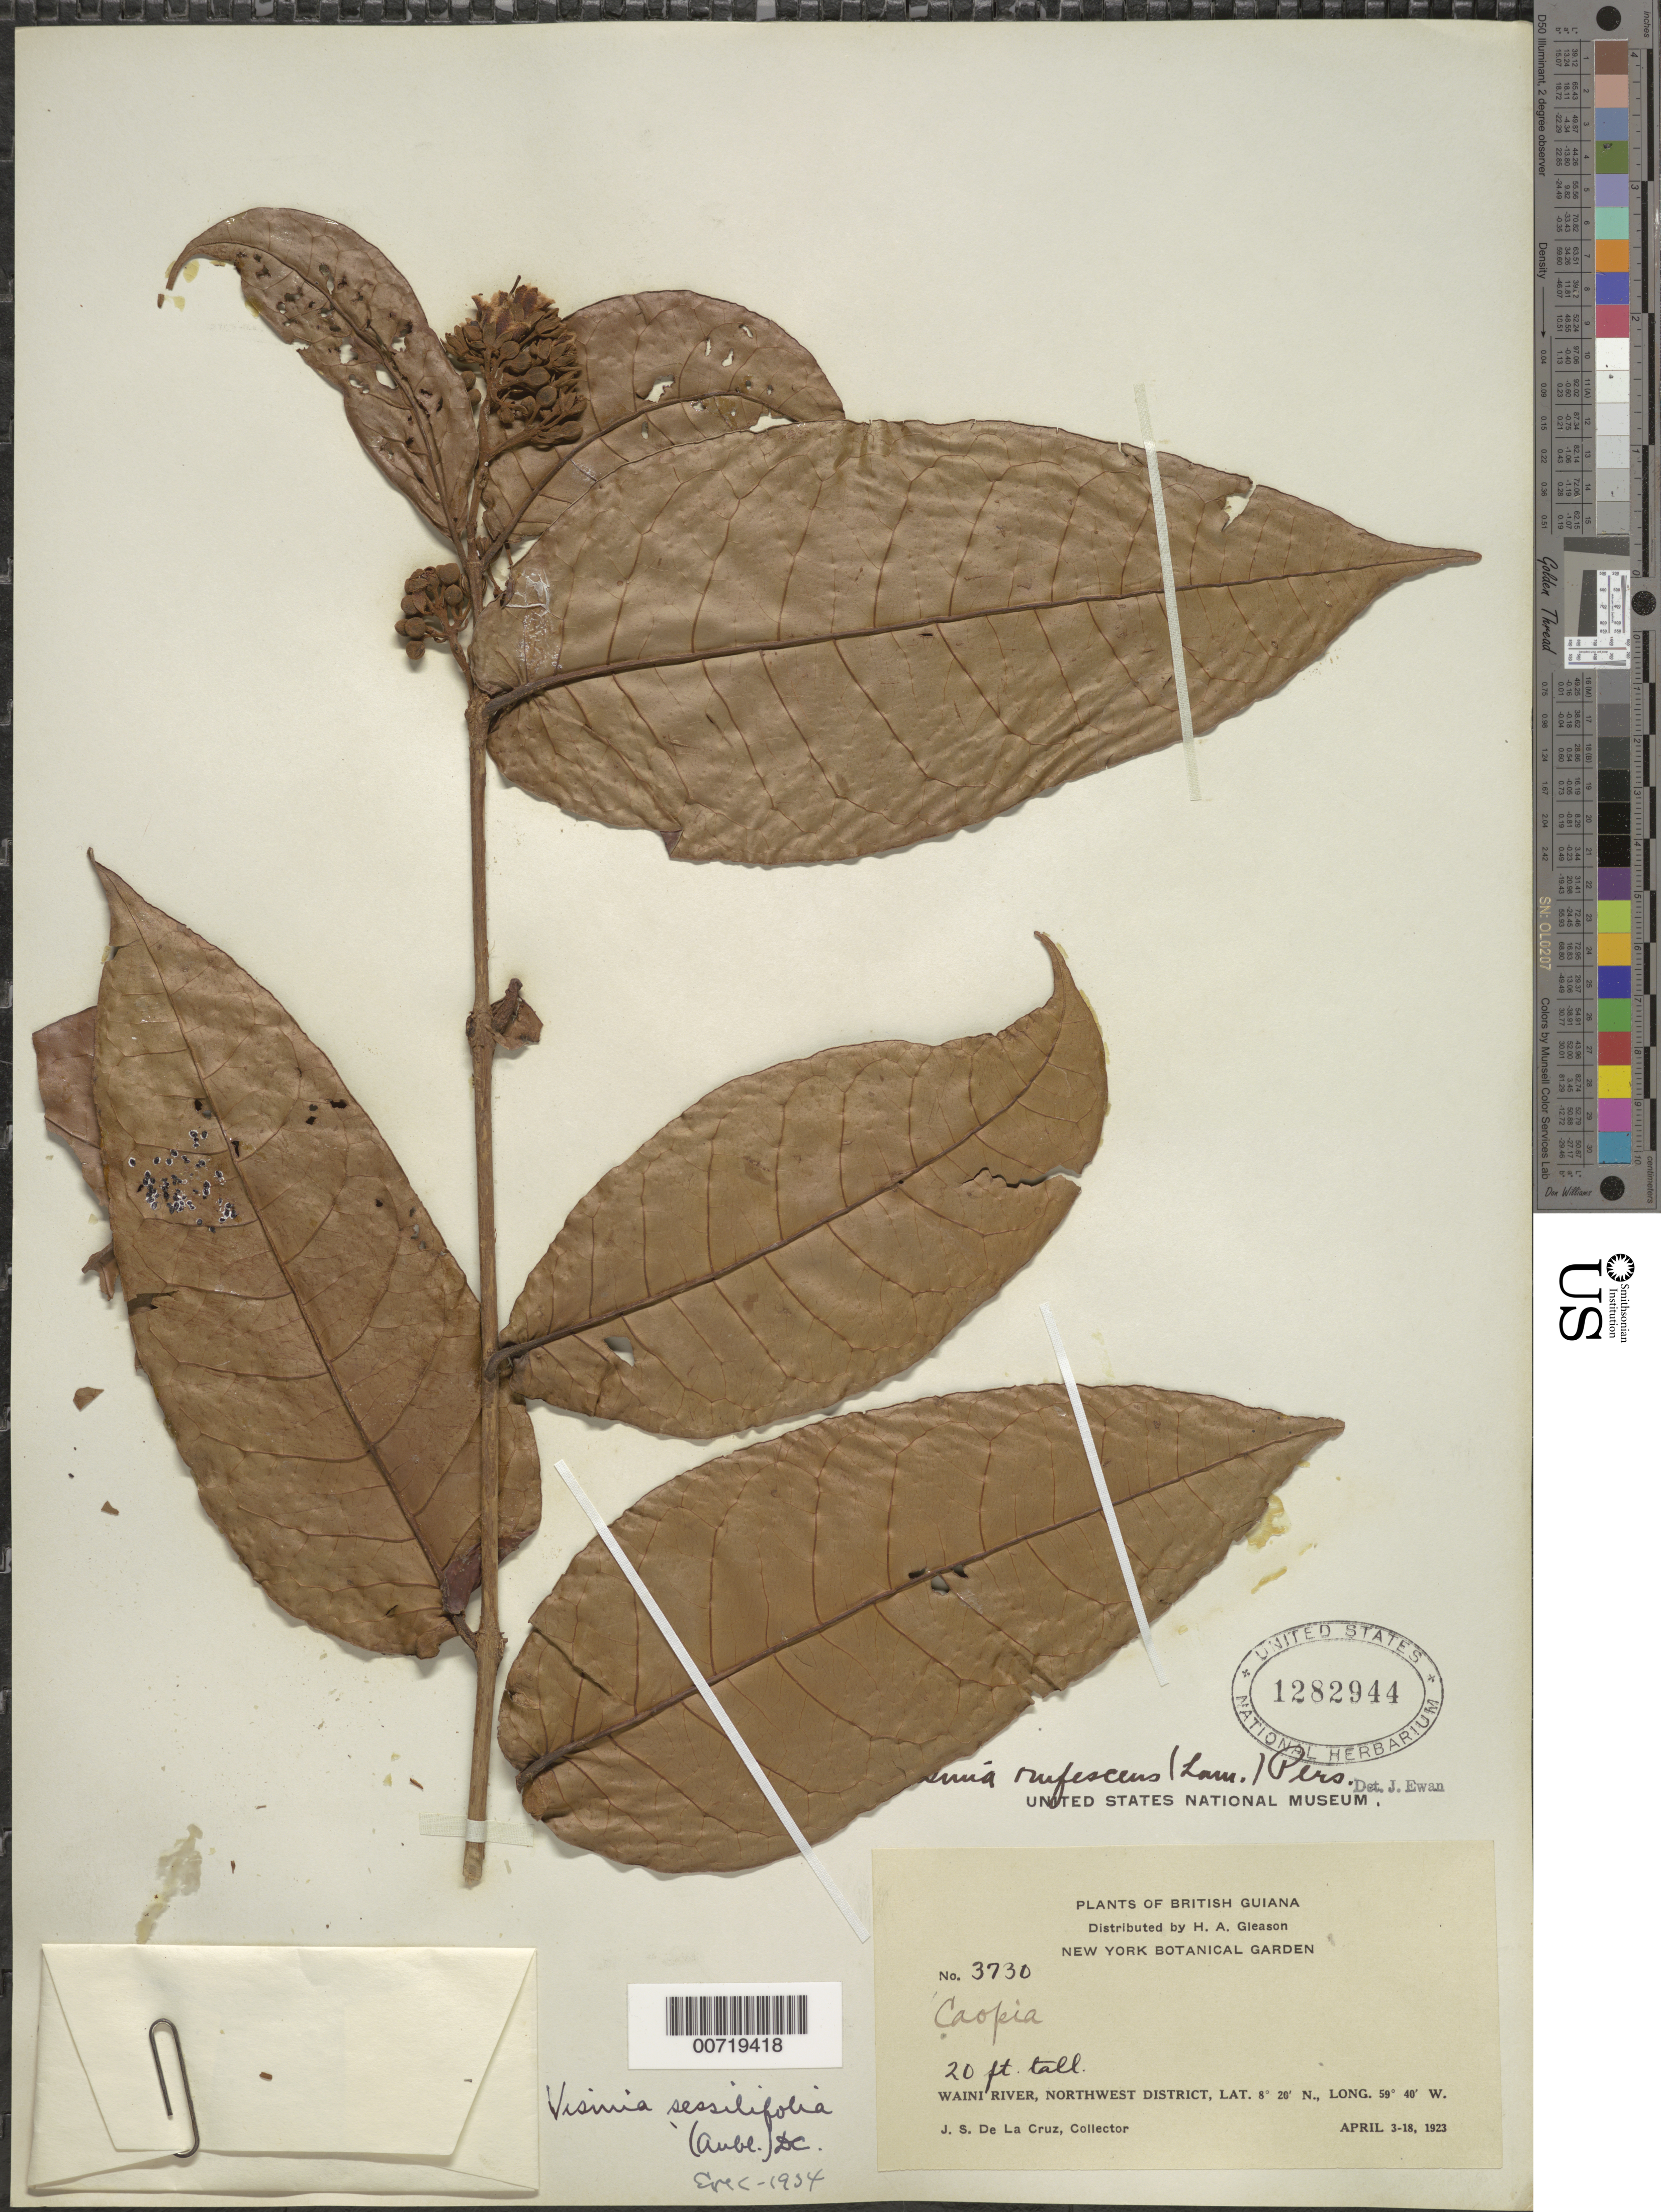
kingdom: Plantae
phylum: Tracheophyta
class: Magnoliopsida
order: Malpighiales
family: Hypericaceae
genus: Vismia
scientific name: Vismia sessilifolia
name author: (Aubl.) Choisy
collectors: J. S. de la Cruz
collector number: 3730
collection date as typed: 3-Apr-23 to 18-Apr-23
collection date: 1923-04-03/1923-04-18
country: Guyana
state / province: Barima-Waini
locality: Waini R., NW District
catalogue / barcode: US 1282944